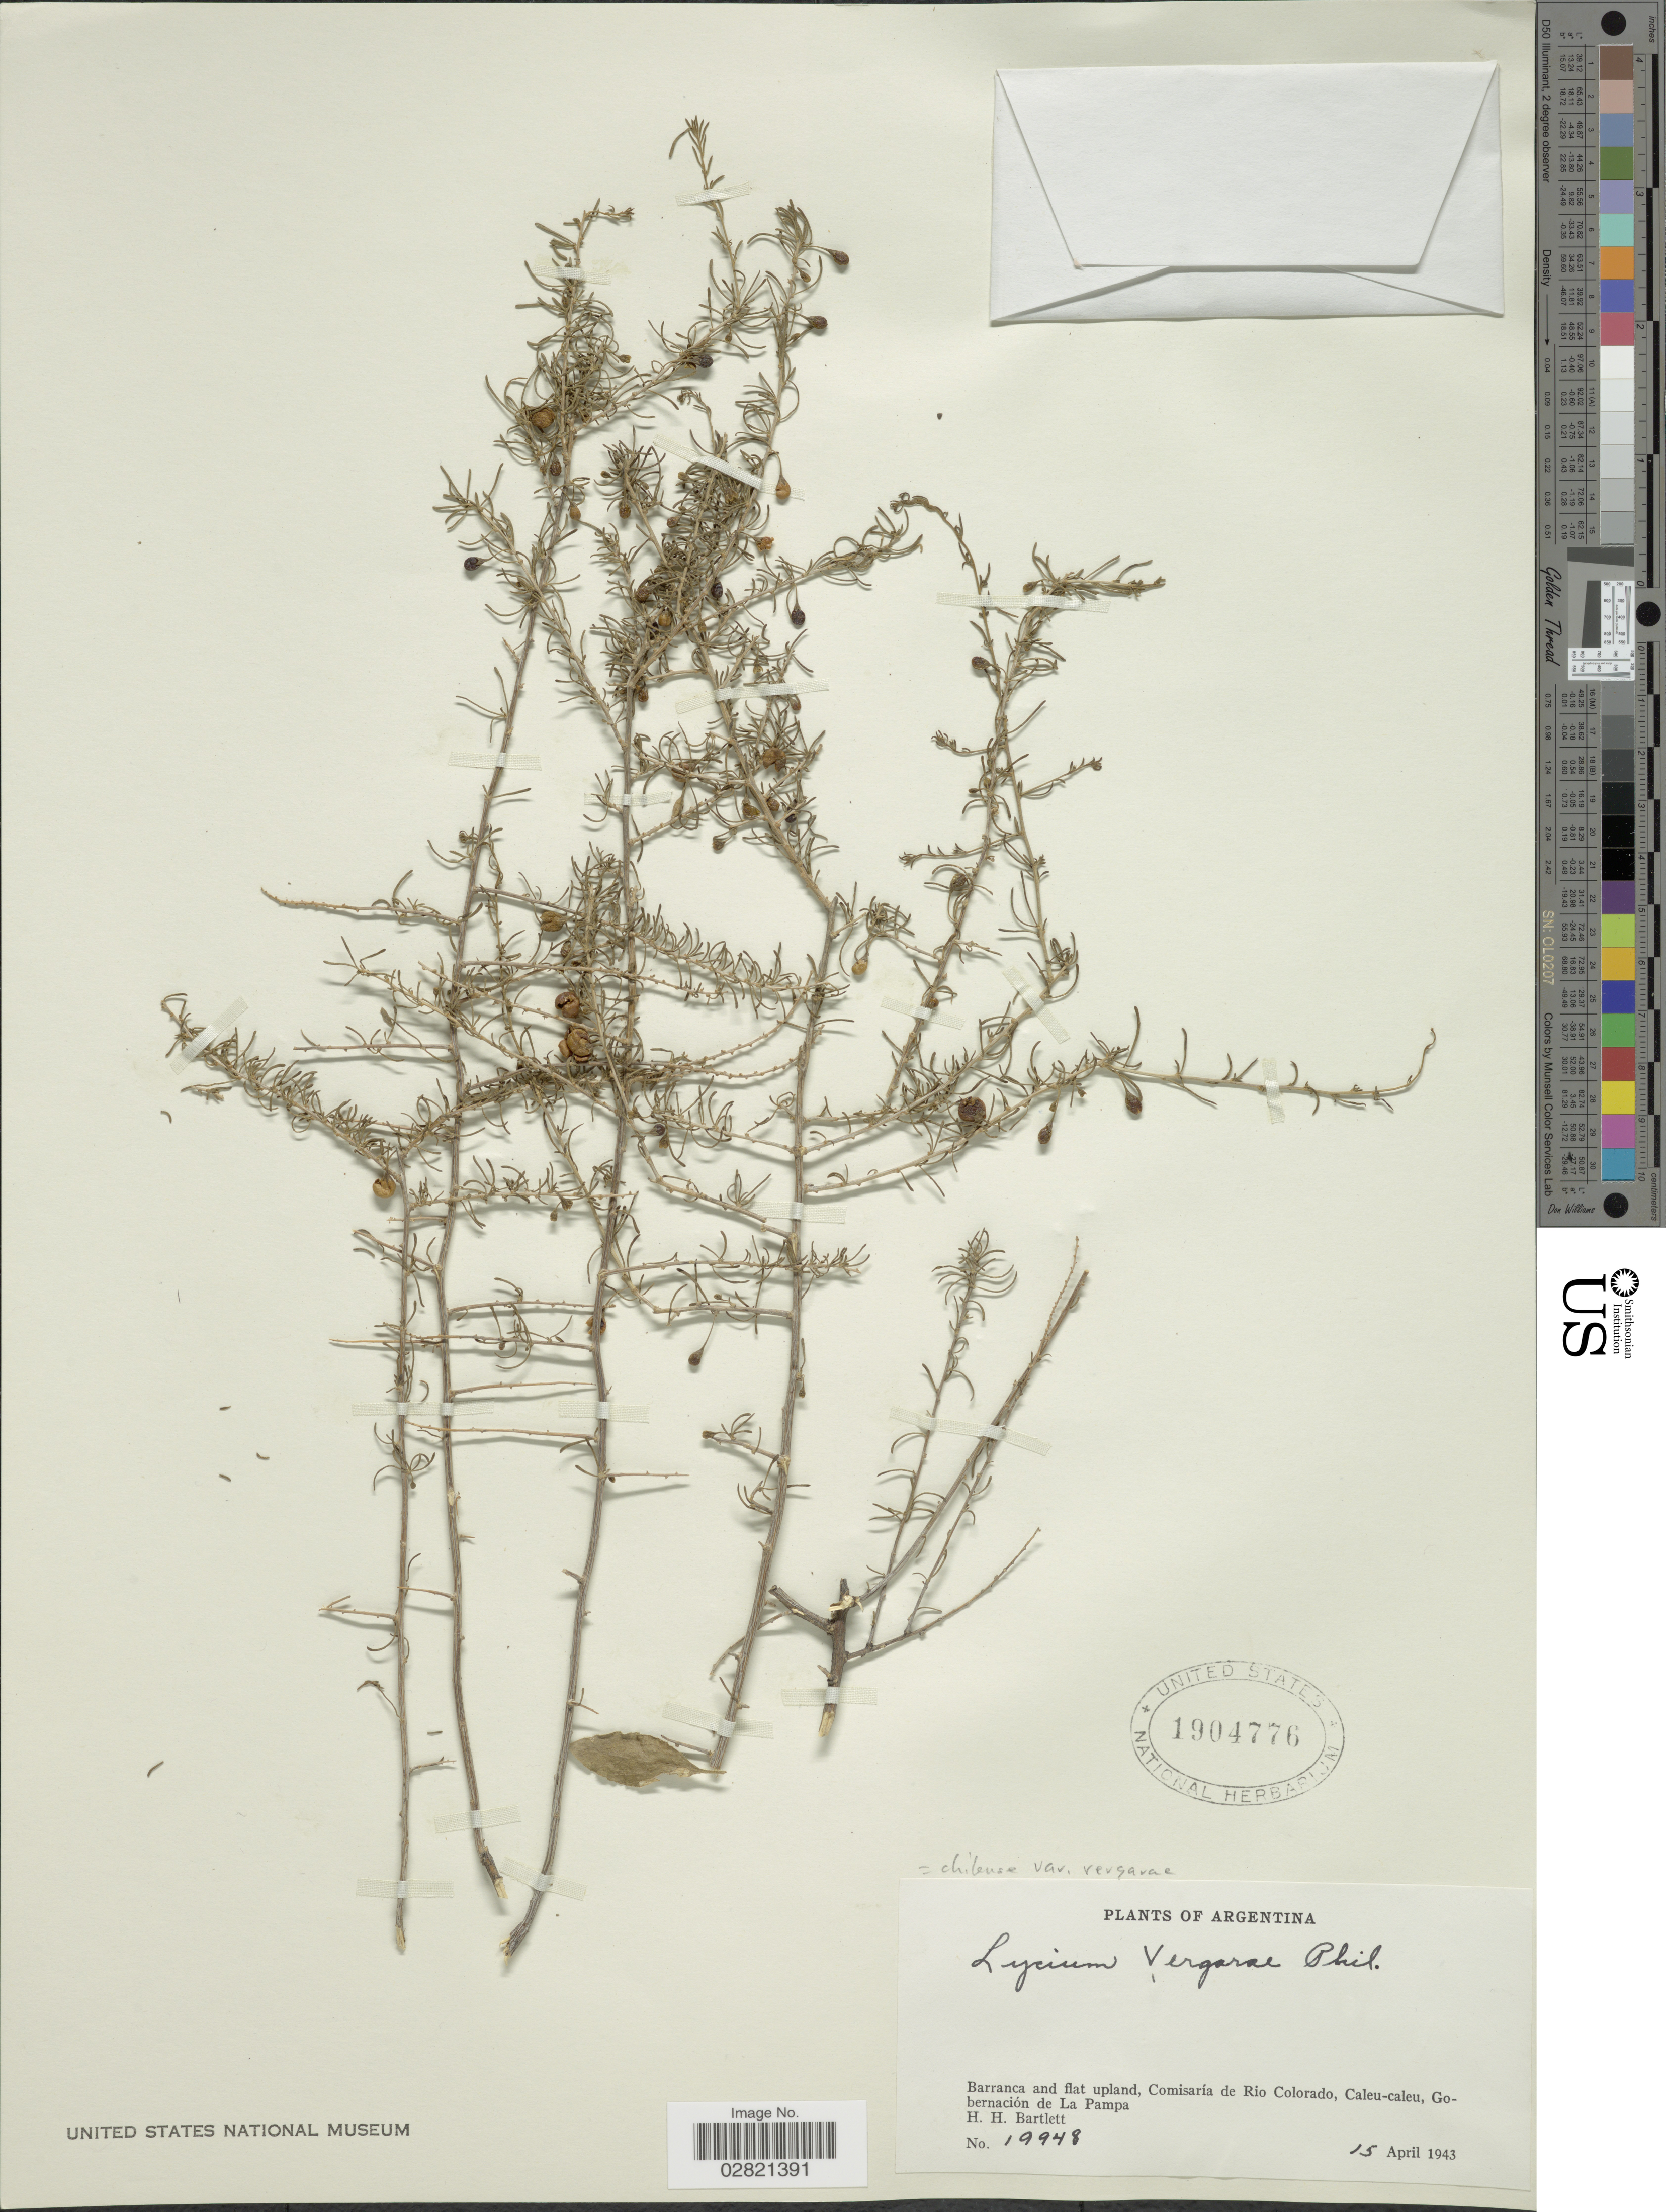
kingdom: Plantae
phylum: Tracheophyta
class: Magnoliopsida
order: Solanales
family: Solanaceae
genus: Lycium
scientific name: Lycium chilense var. vergarae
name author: (Phil.) Bernardello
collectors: H. H. Bartlett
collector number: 19948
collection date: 1943-04-15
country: Argentina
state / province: La Pampa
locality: Barranca and flat upland, Comisaría de Rio Colorado, Caleu-caleu, Gobernación de La Pampa.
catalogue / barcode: US 1904776